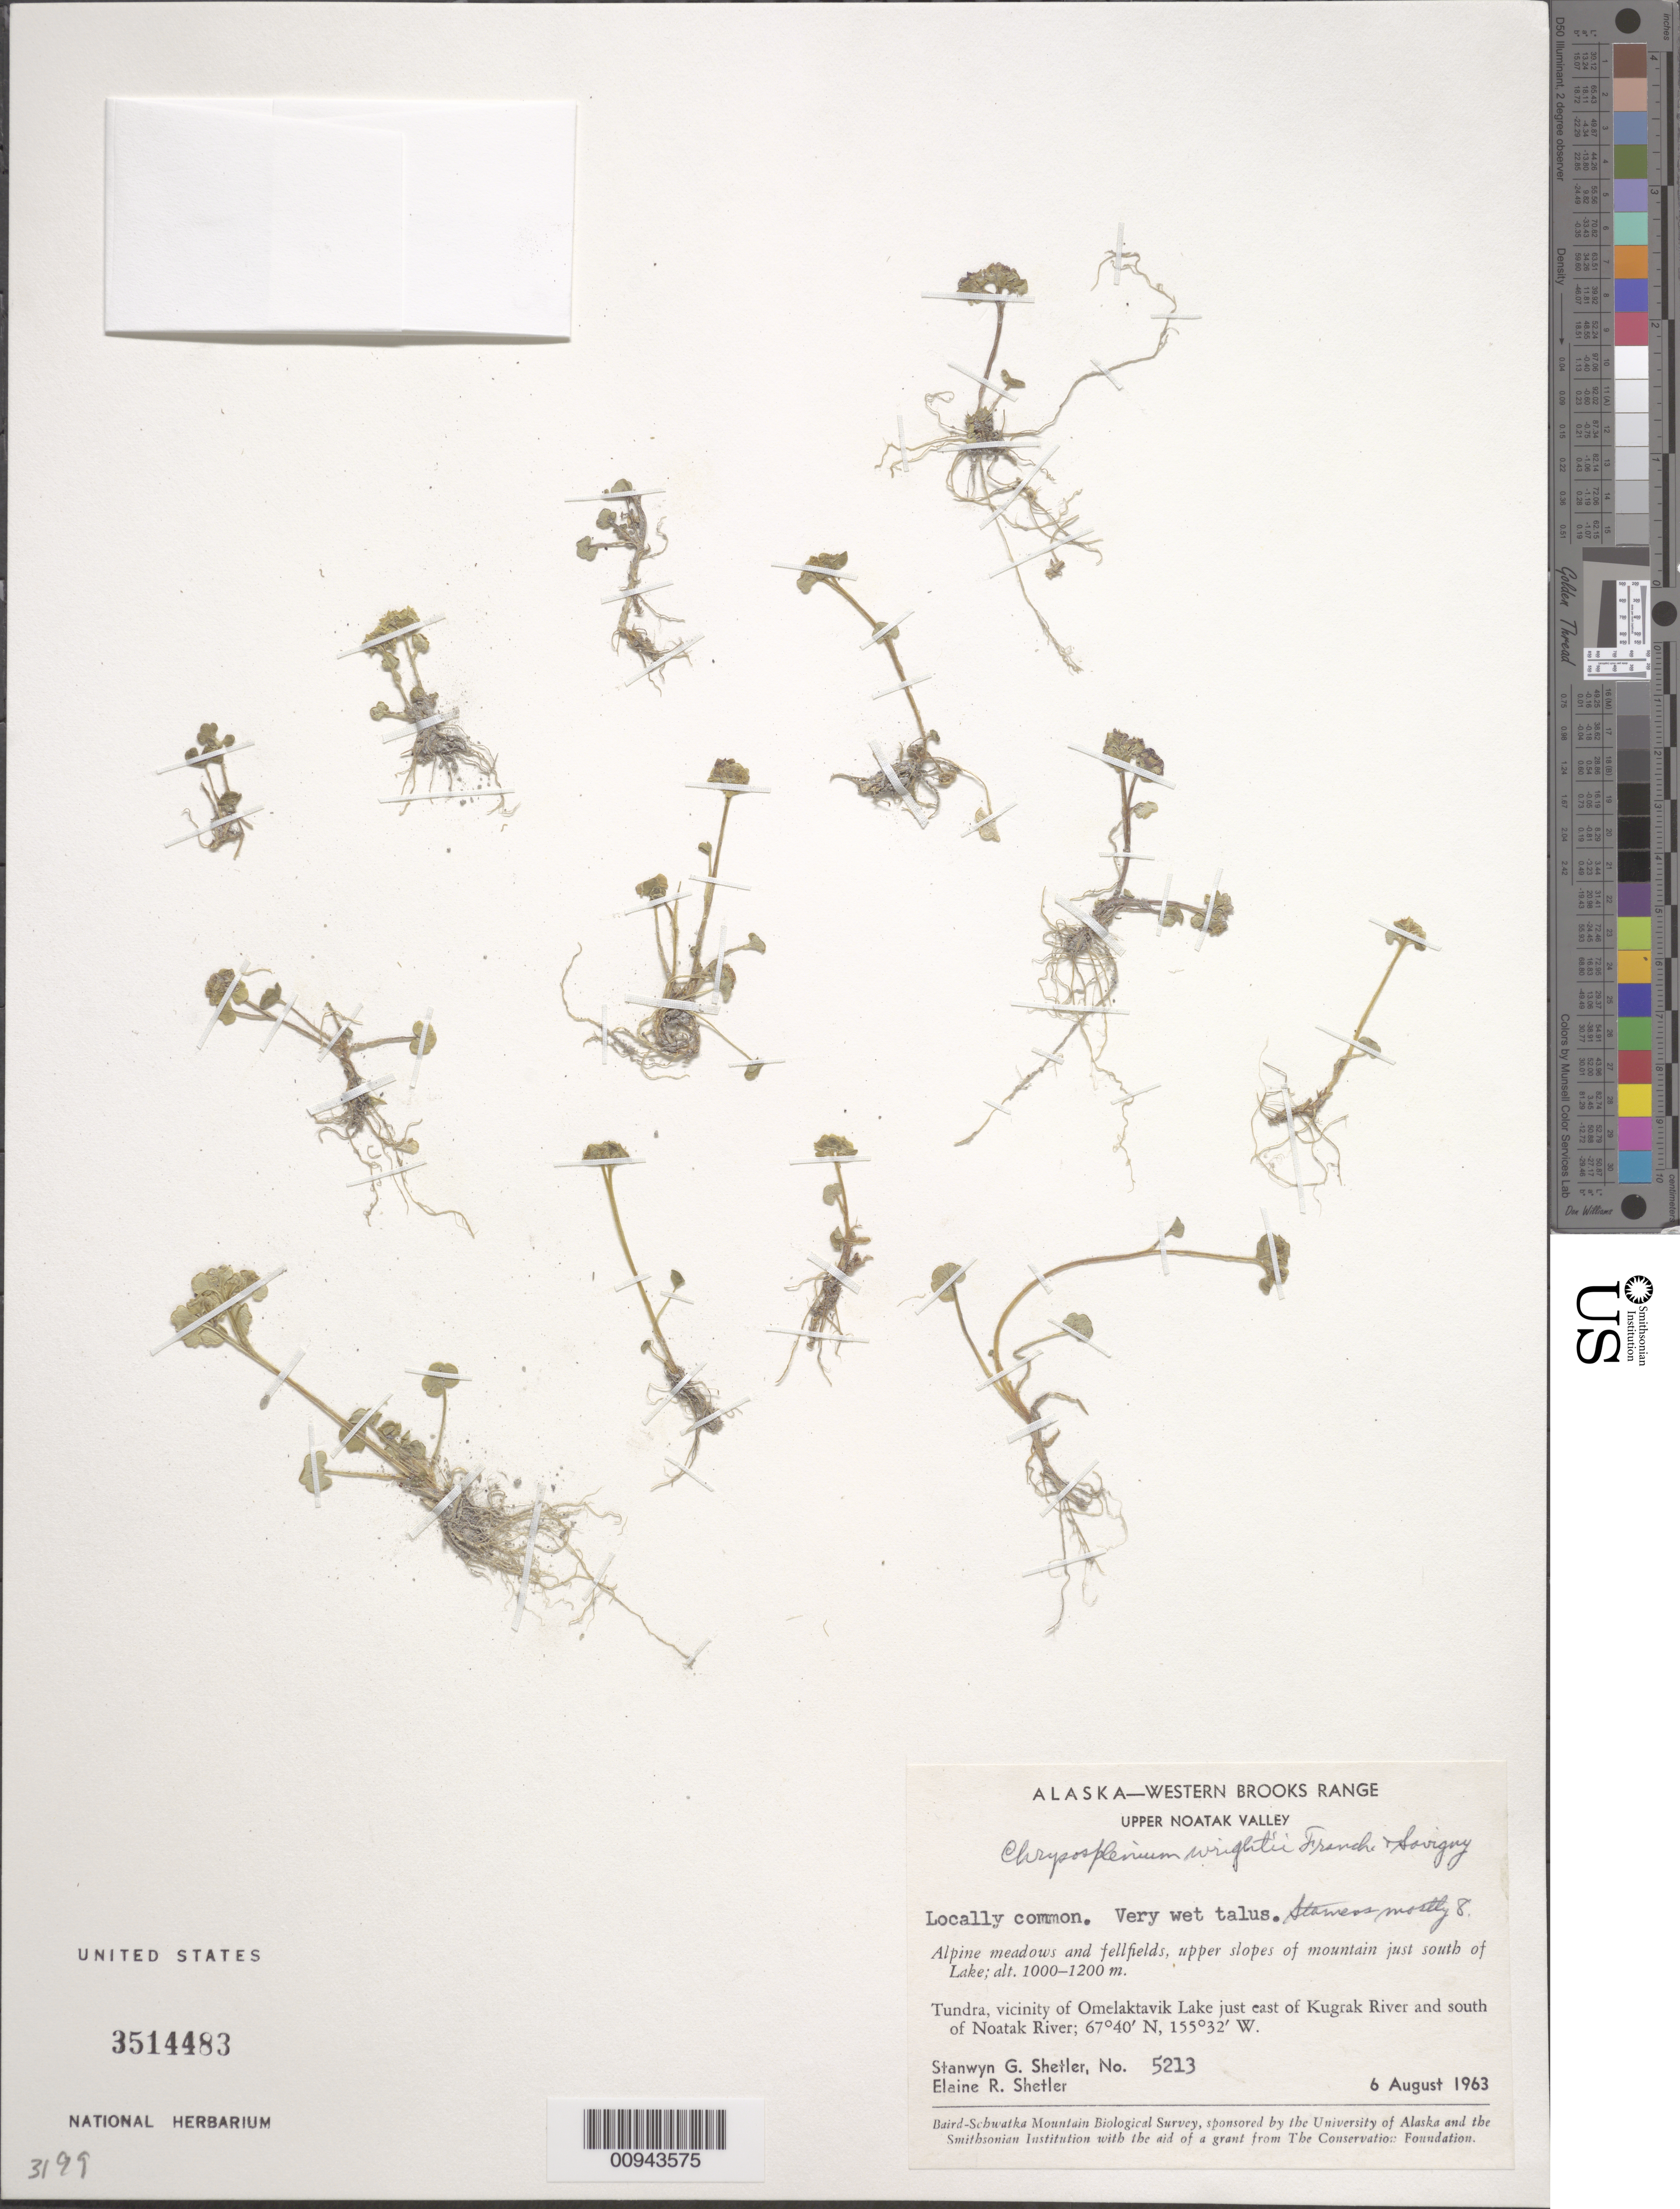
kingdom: Plantae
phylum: Tracheophyta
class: Magnoliopsida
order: Saxifragales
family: Saxifragaceae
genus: Chrysosplenium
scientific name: Chrysosplenium wrightii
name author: Franch. & Sav.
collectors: S. Shetler & E. R. Shetler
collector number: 5213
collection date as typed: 06 Aug 1963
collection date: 1963-08-06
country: United States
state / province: Alaska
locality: Vicinity of Omelaktavik Lake just east of Kugrak River and south of Noatak River. Western Brooks Range, Upper Noatak Valley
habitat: Tundra. Alpine meadows and fellfields, upper slopes of mountain just south of Lake.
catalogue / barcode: US 3514483